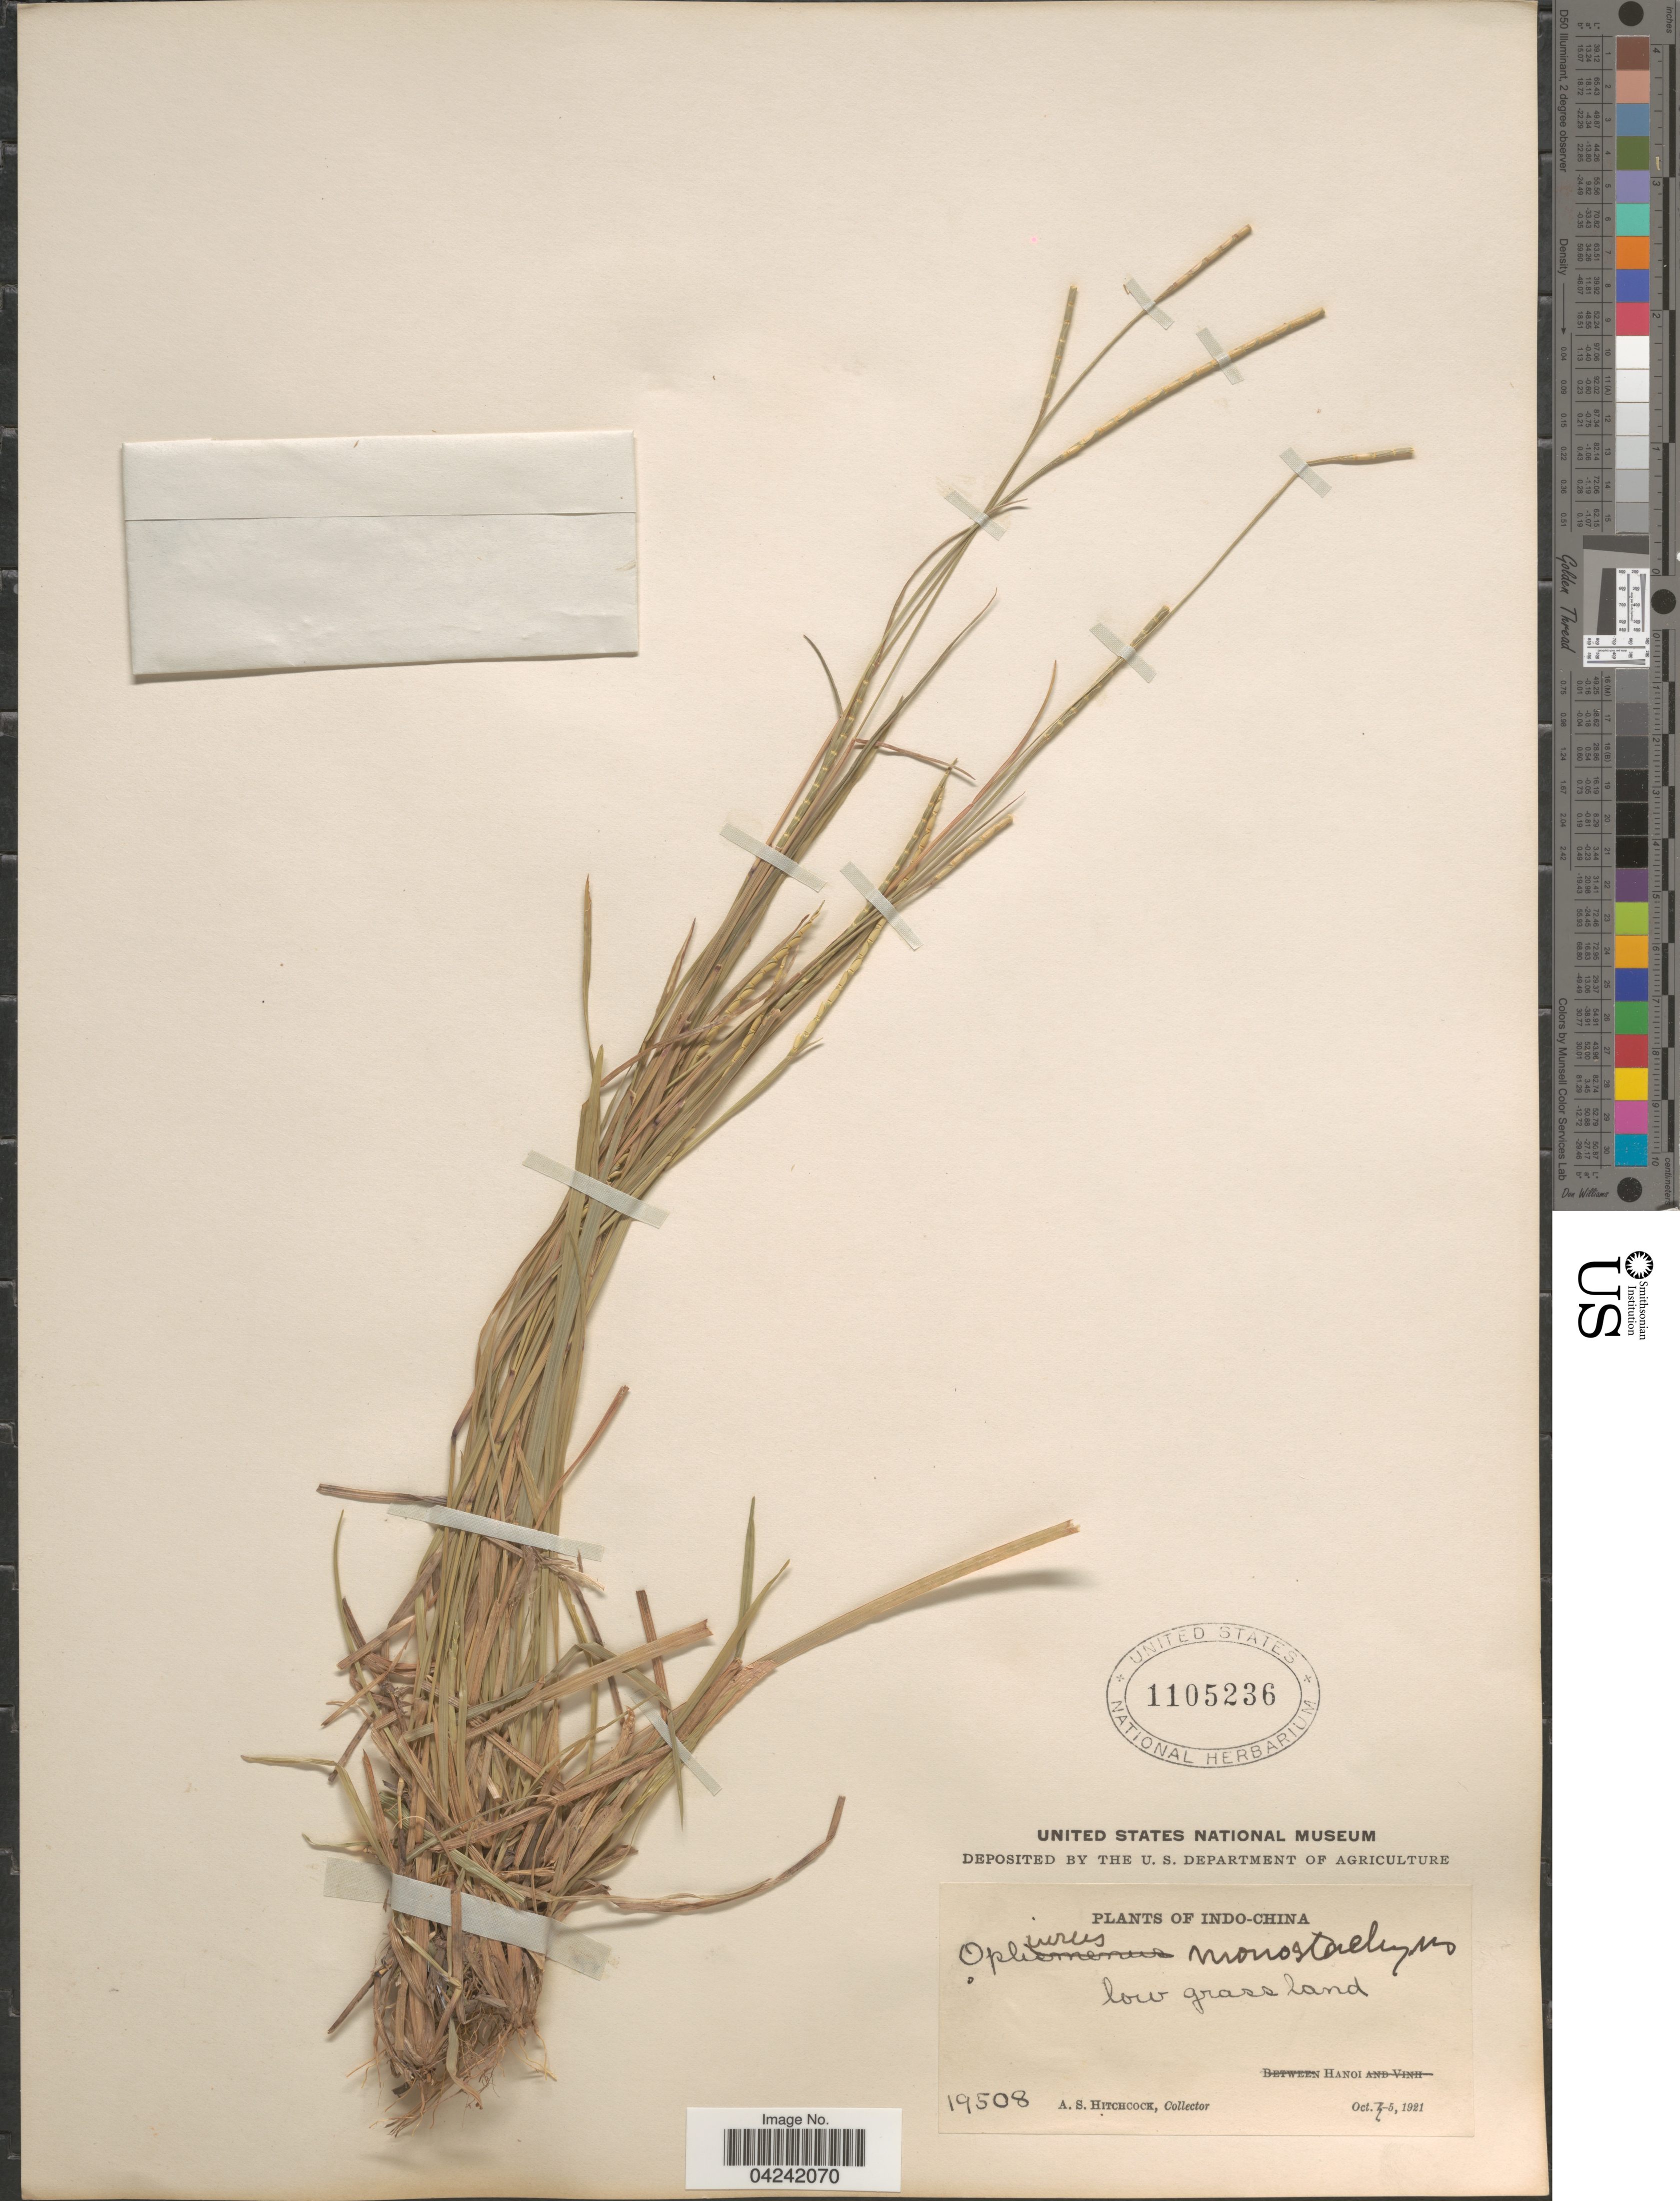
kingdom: Plantae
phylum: Tracheophyta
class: Liliopsida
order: Poales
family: Poaceae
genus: Mnesithea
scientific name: Mnesithea laevis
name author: (Retz.) Kunth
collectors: A. S. Hitchcock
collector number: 19508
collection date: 1921-10-05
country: Vietnam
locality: Indo-China. Hanoi.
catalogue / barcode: US 1105236